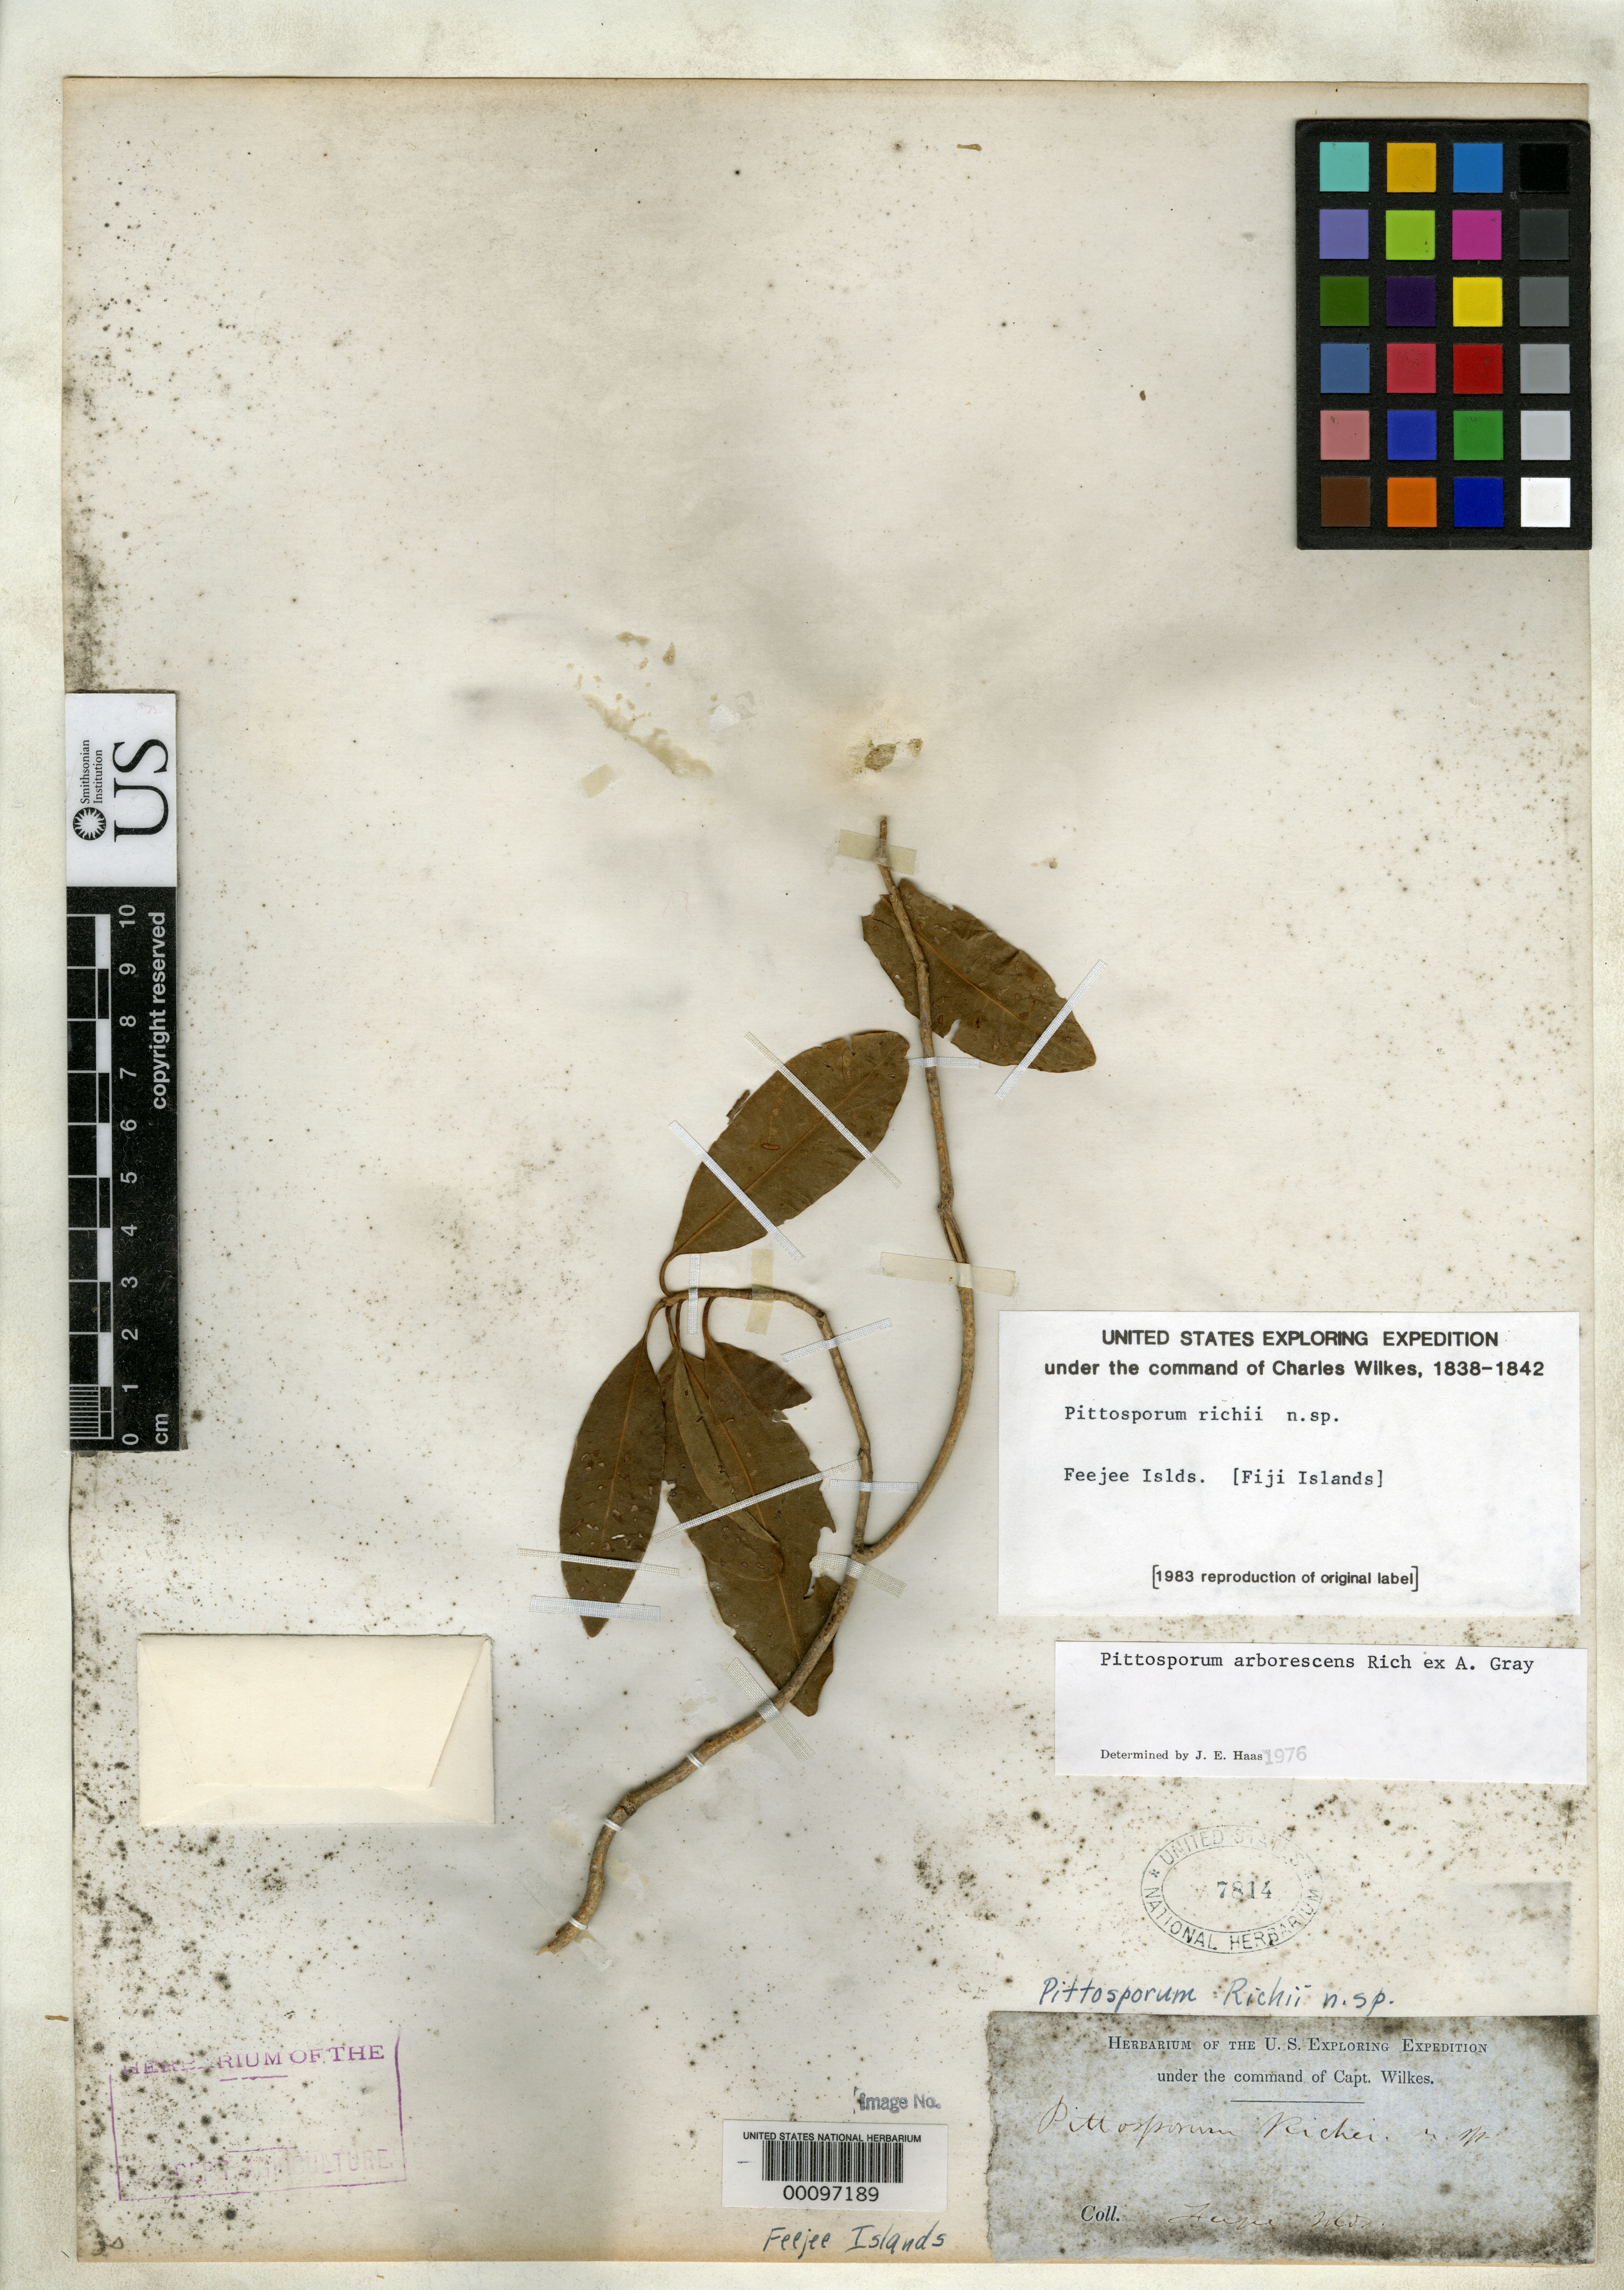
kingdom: Plantae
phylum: Tracheophyta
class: Magnoliopsida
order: Apiales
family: Pittosporaceae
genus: Pittosporum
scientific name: Pittosporum richii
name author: A. Gray in Wilkes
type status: Isolectotype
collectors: Wilkes Explor. Exped.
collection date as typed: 1838 to -- --- 1842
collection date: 1838/1842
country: Fiji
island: Vanua Levu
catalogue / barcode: US 7814